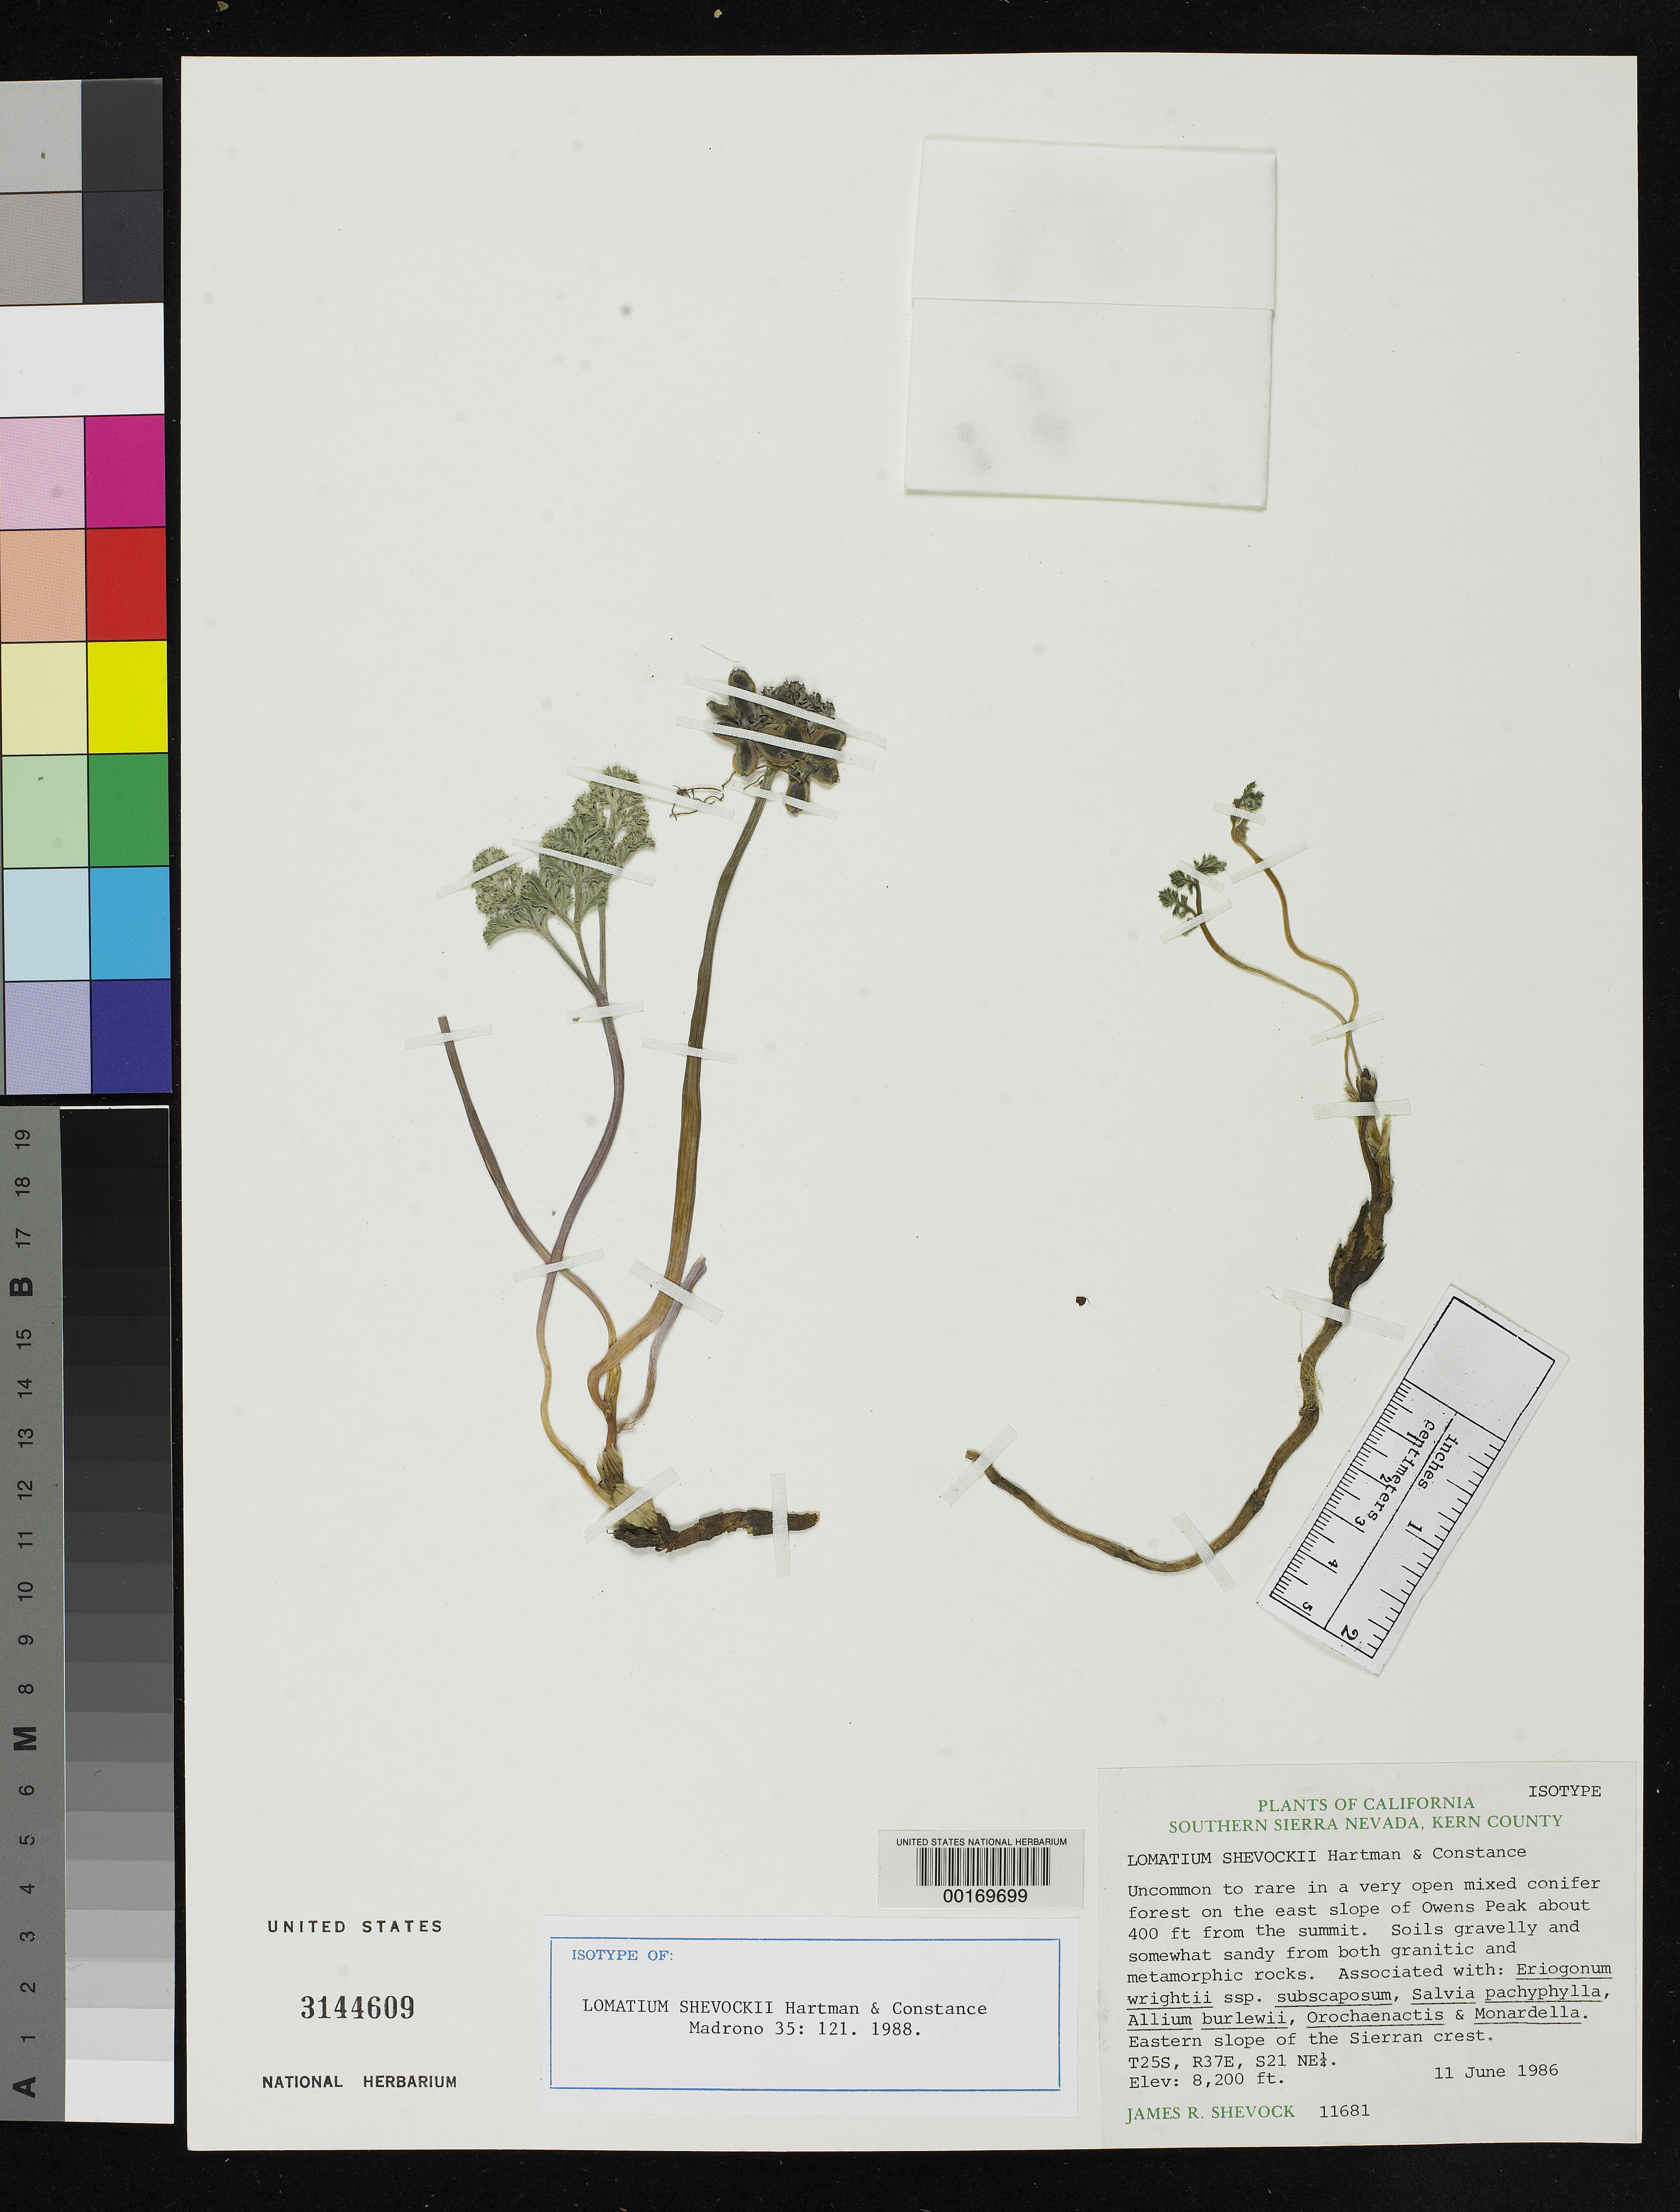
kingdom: Plantae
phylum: Tracheophyta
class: Magnoliopsida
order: Apiales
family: Apiaceae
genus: Lomatium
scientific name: Lomatium shevockii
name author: R.L. Hartm. & Constance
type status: Isotype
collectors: J. R. Shevock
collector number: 11681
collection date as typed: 11 Jun 1986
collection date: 1986-06-11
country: United States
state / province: California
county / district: Kern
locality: Eastern crest of southern Sierra Nevada, E slope of Owens Peak, ca. 400 from summit.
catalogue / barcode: US 3144609